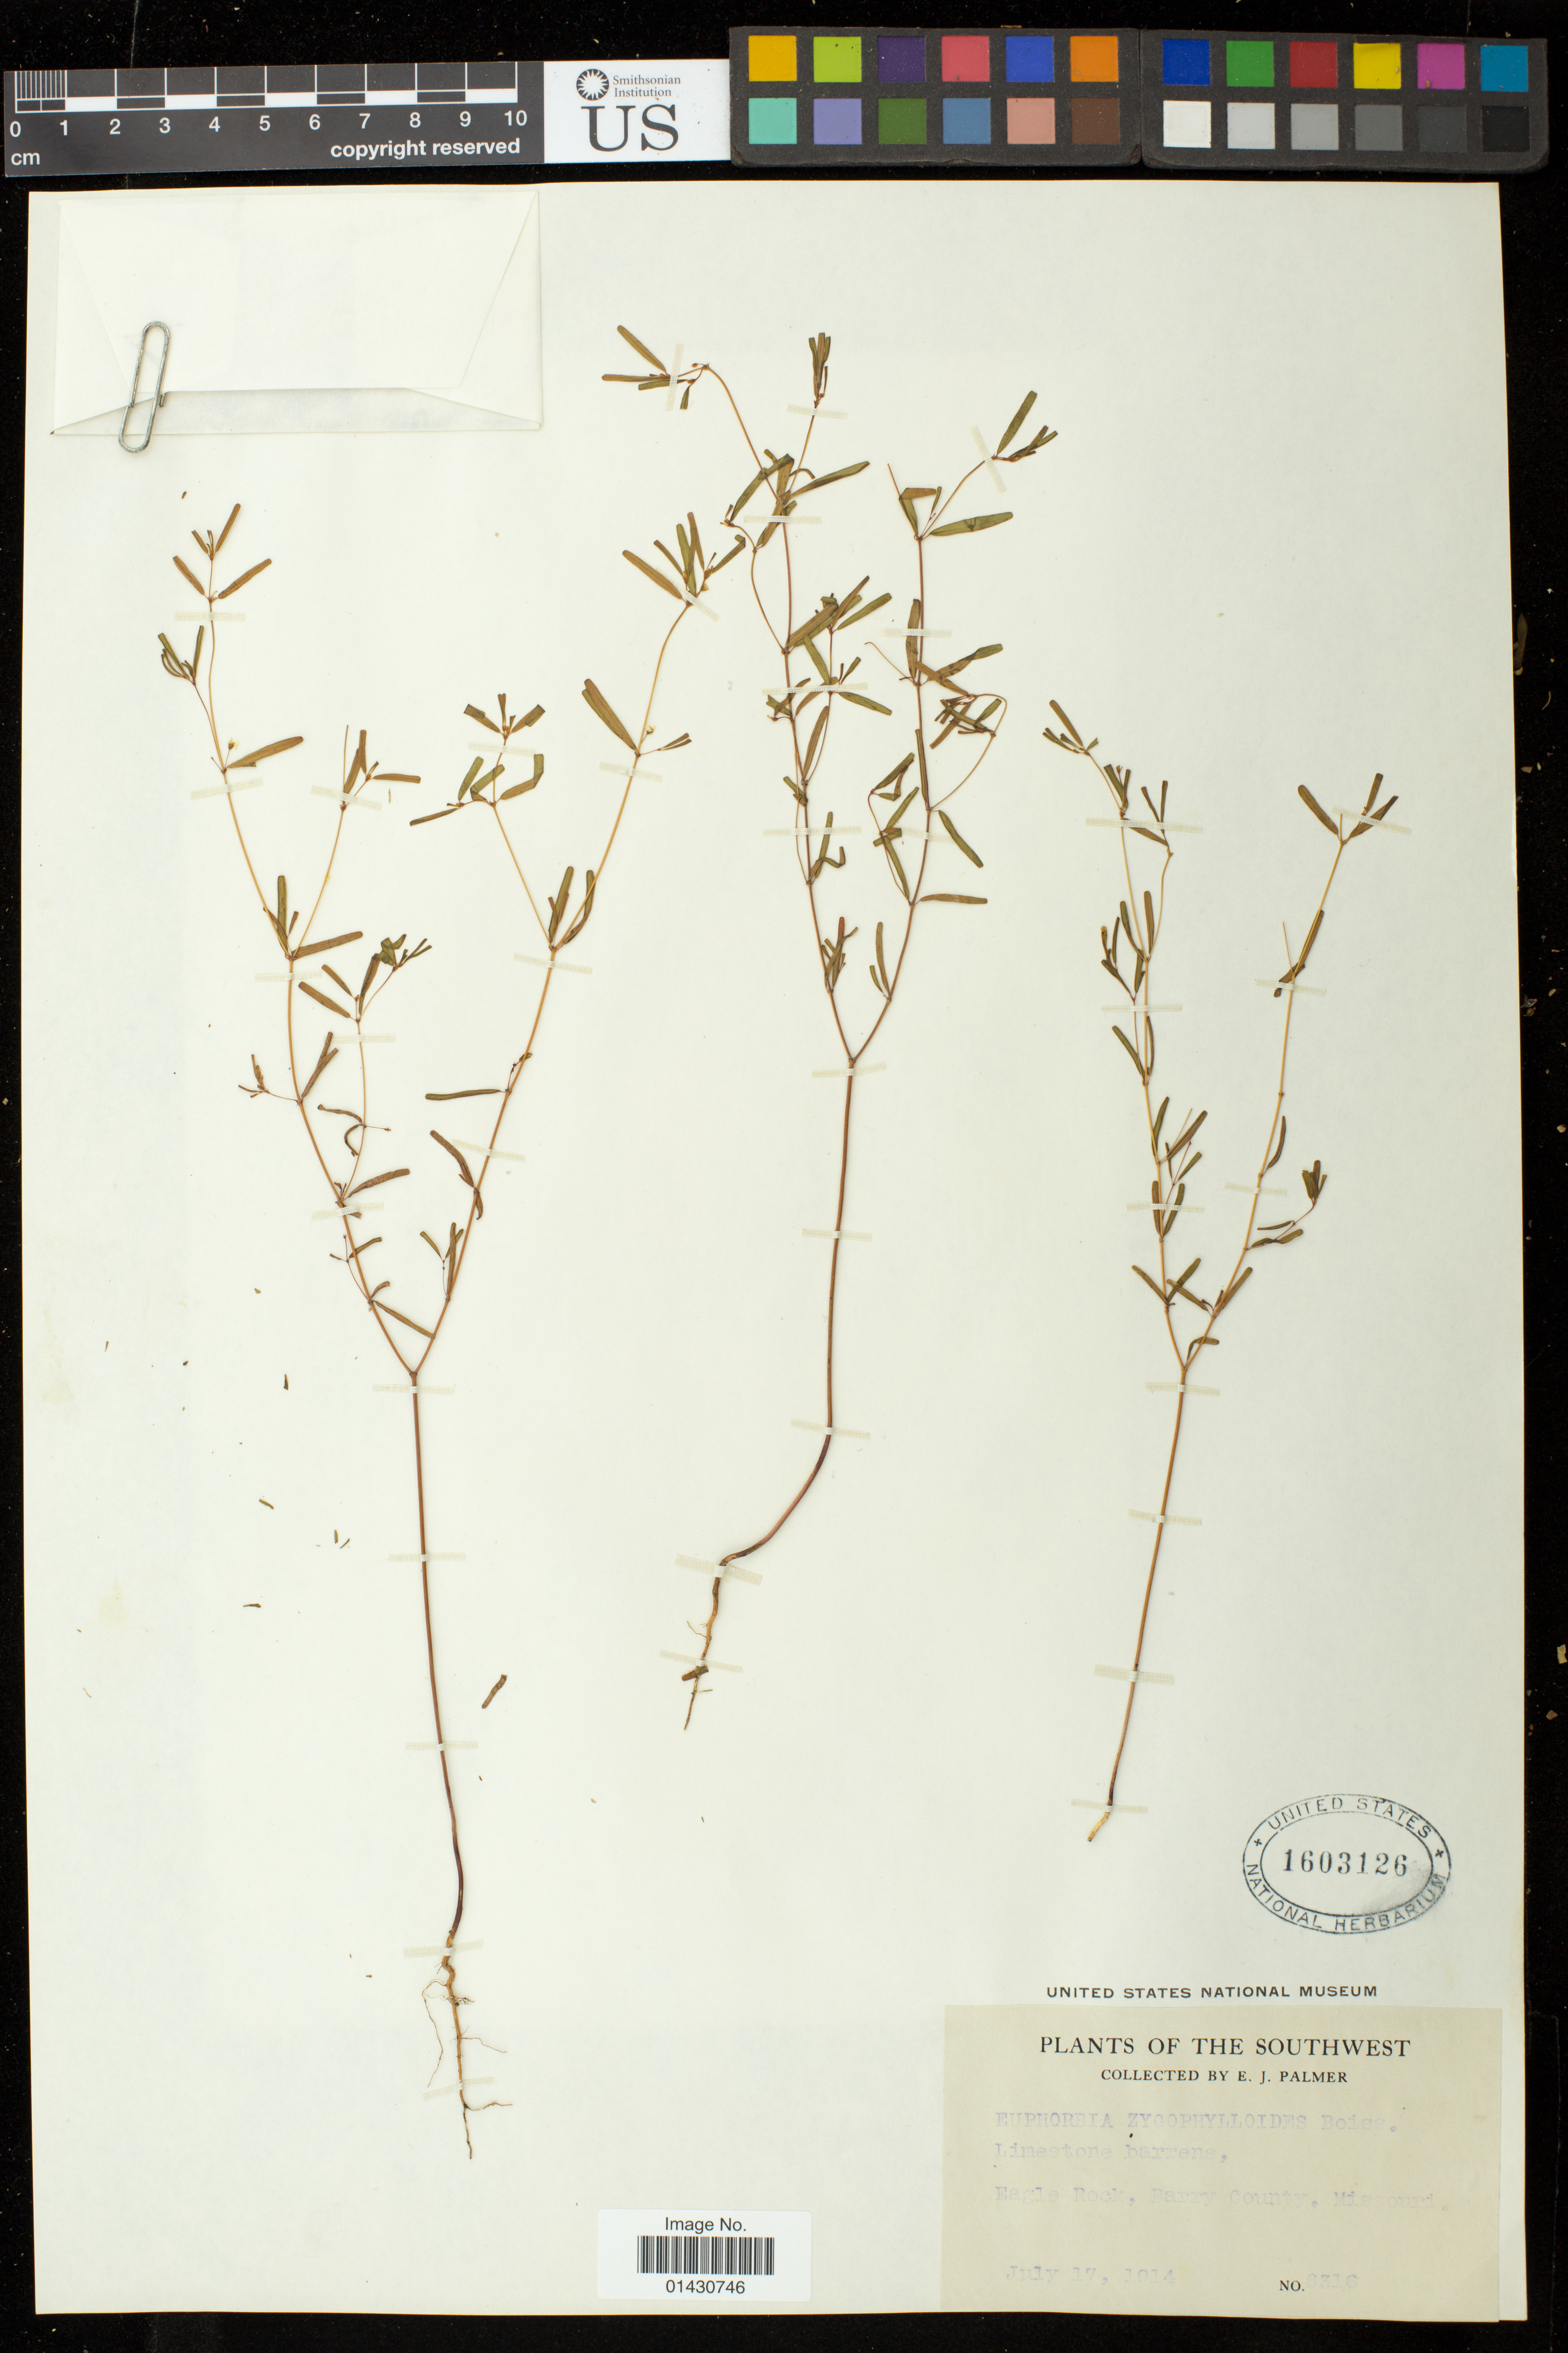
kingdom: Plantae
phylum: Tracheophyta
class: Magnoliopsida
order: Malpighiales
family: Euphorbiaceae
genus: Euphorbia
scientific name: Euphorbia missurica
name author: Raf.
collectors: E. J. Palmer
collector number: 6316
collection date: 1914-07-17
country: United States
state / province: Missouri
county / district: Barry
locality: Eagle Rock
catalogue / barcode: US 1603126